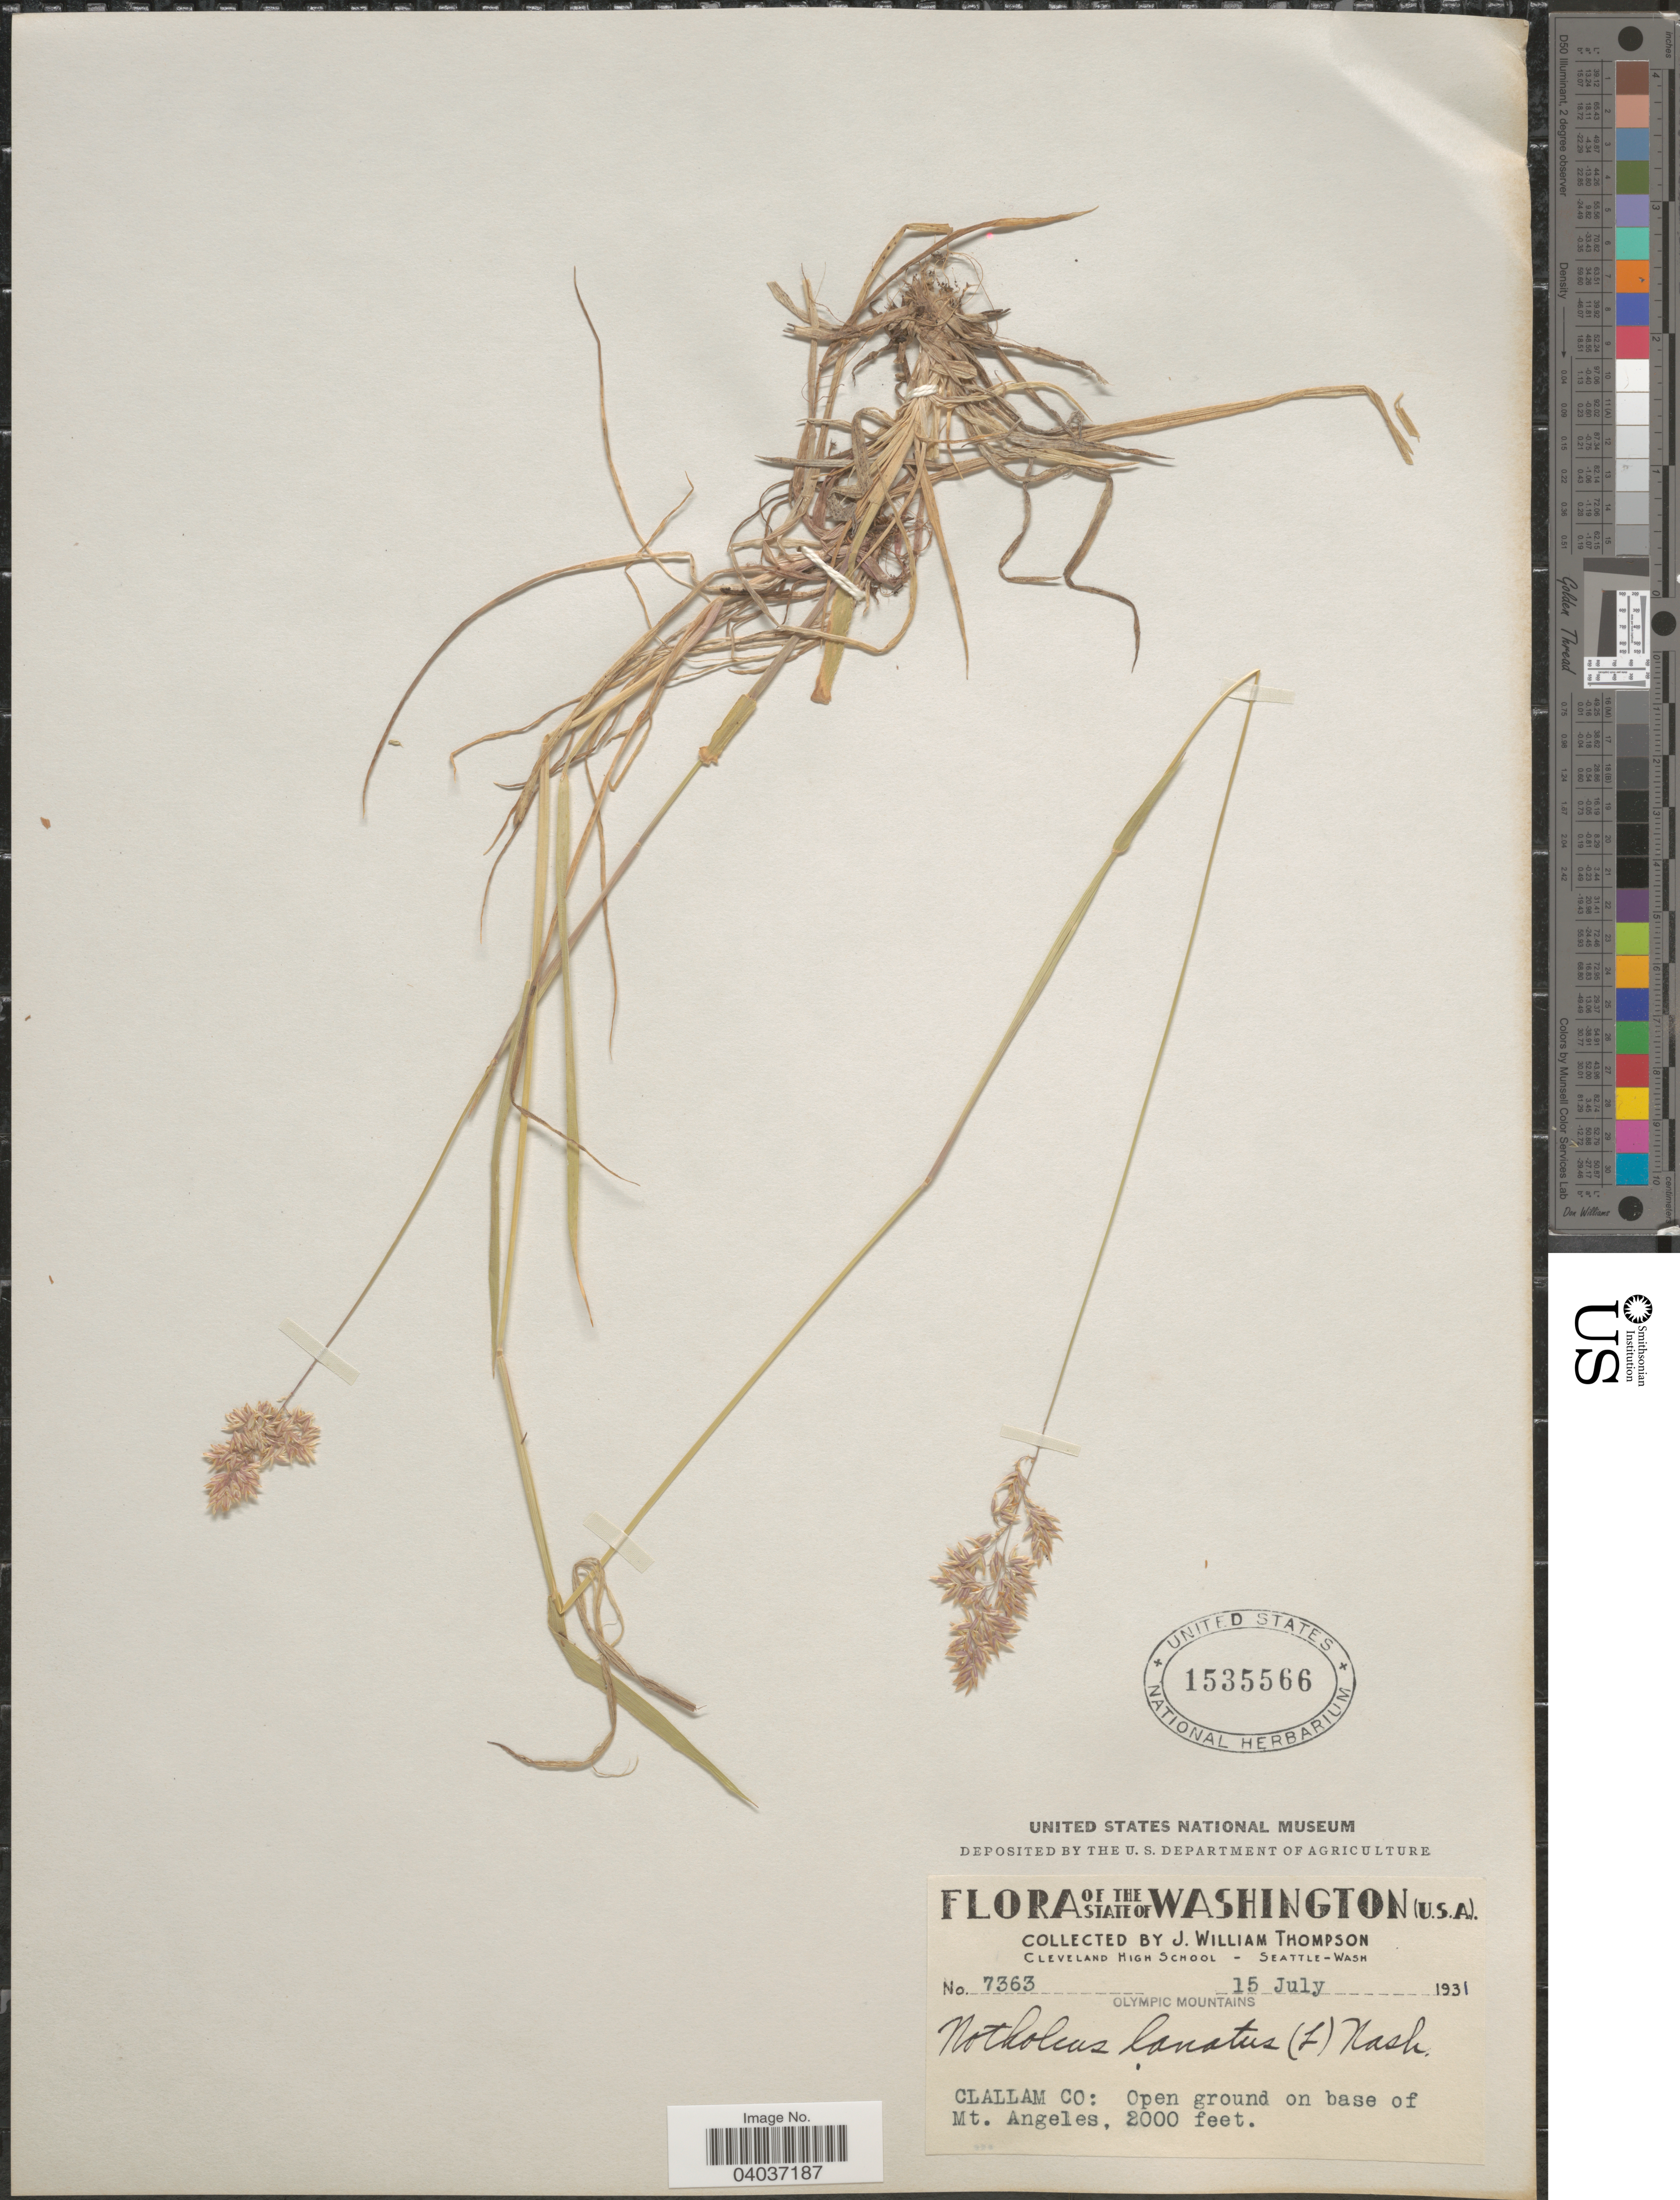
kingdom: Plantae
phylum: Tracheophyta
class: Liliopsida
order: Poales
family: Poaceae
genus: Holcus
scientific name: Holcus lanatus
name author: L.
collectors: J. W. Thompson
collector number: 7363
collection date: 1931-07-15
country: United States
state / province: Washington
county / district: Clallam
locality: Olympic Mountains. Clallam Co: on base of Mt. Angeles.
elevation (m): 610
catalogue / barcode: US 1535566